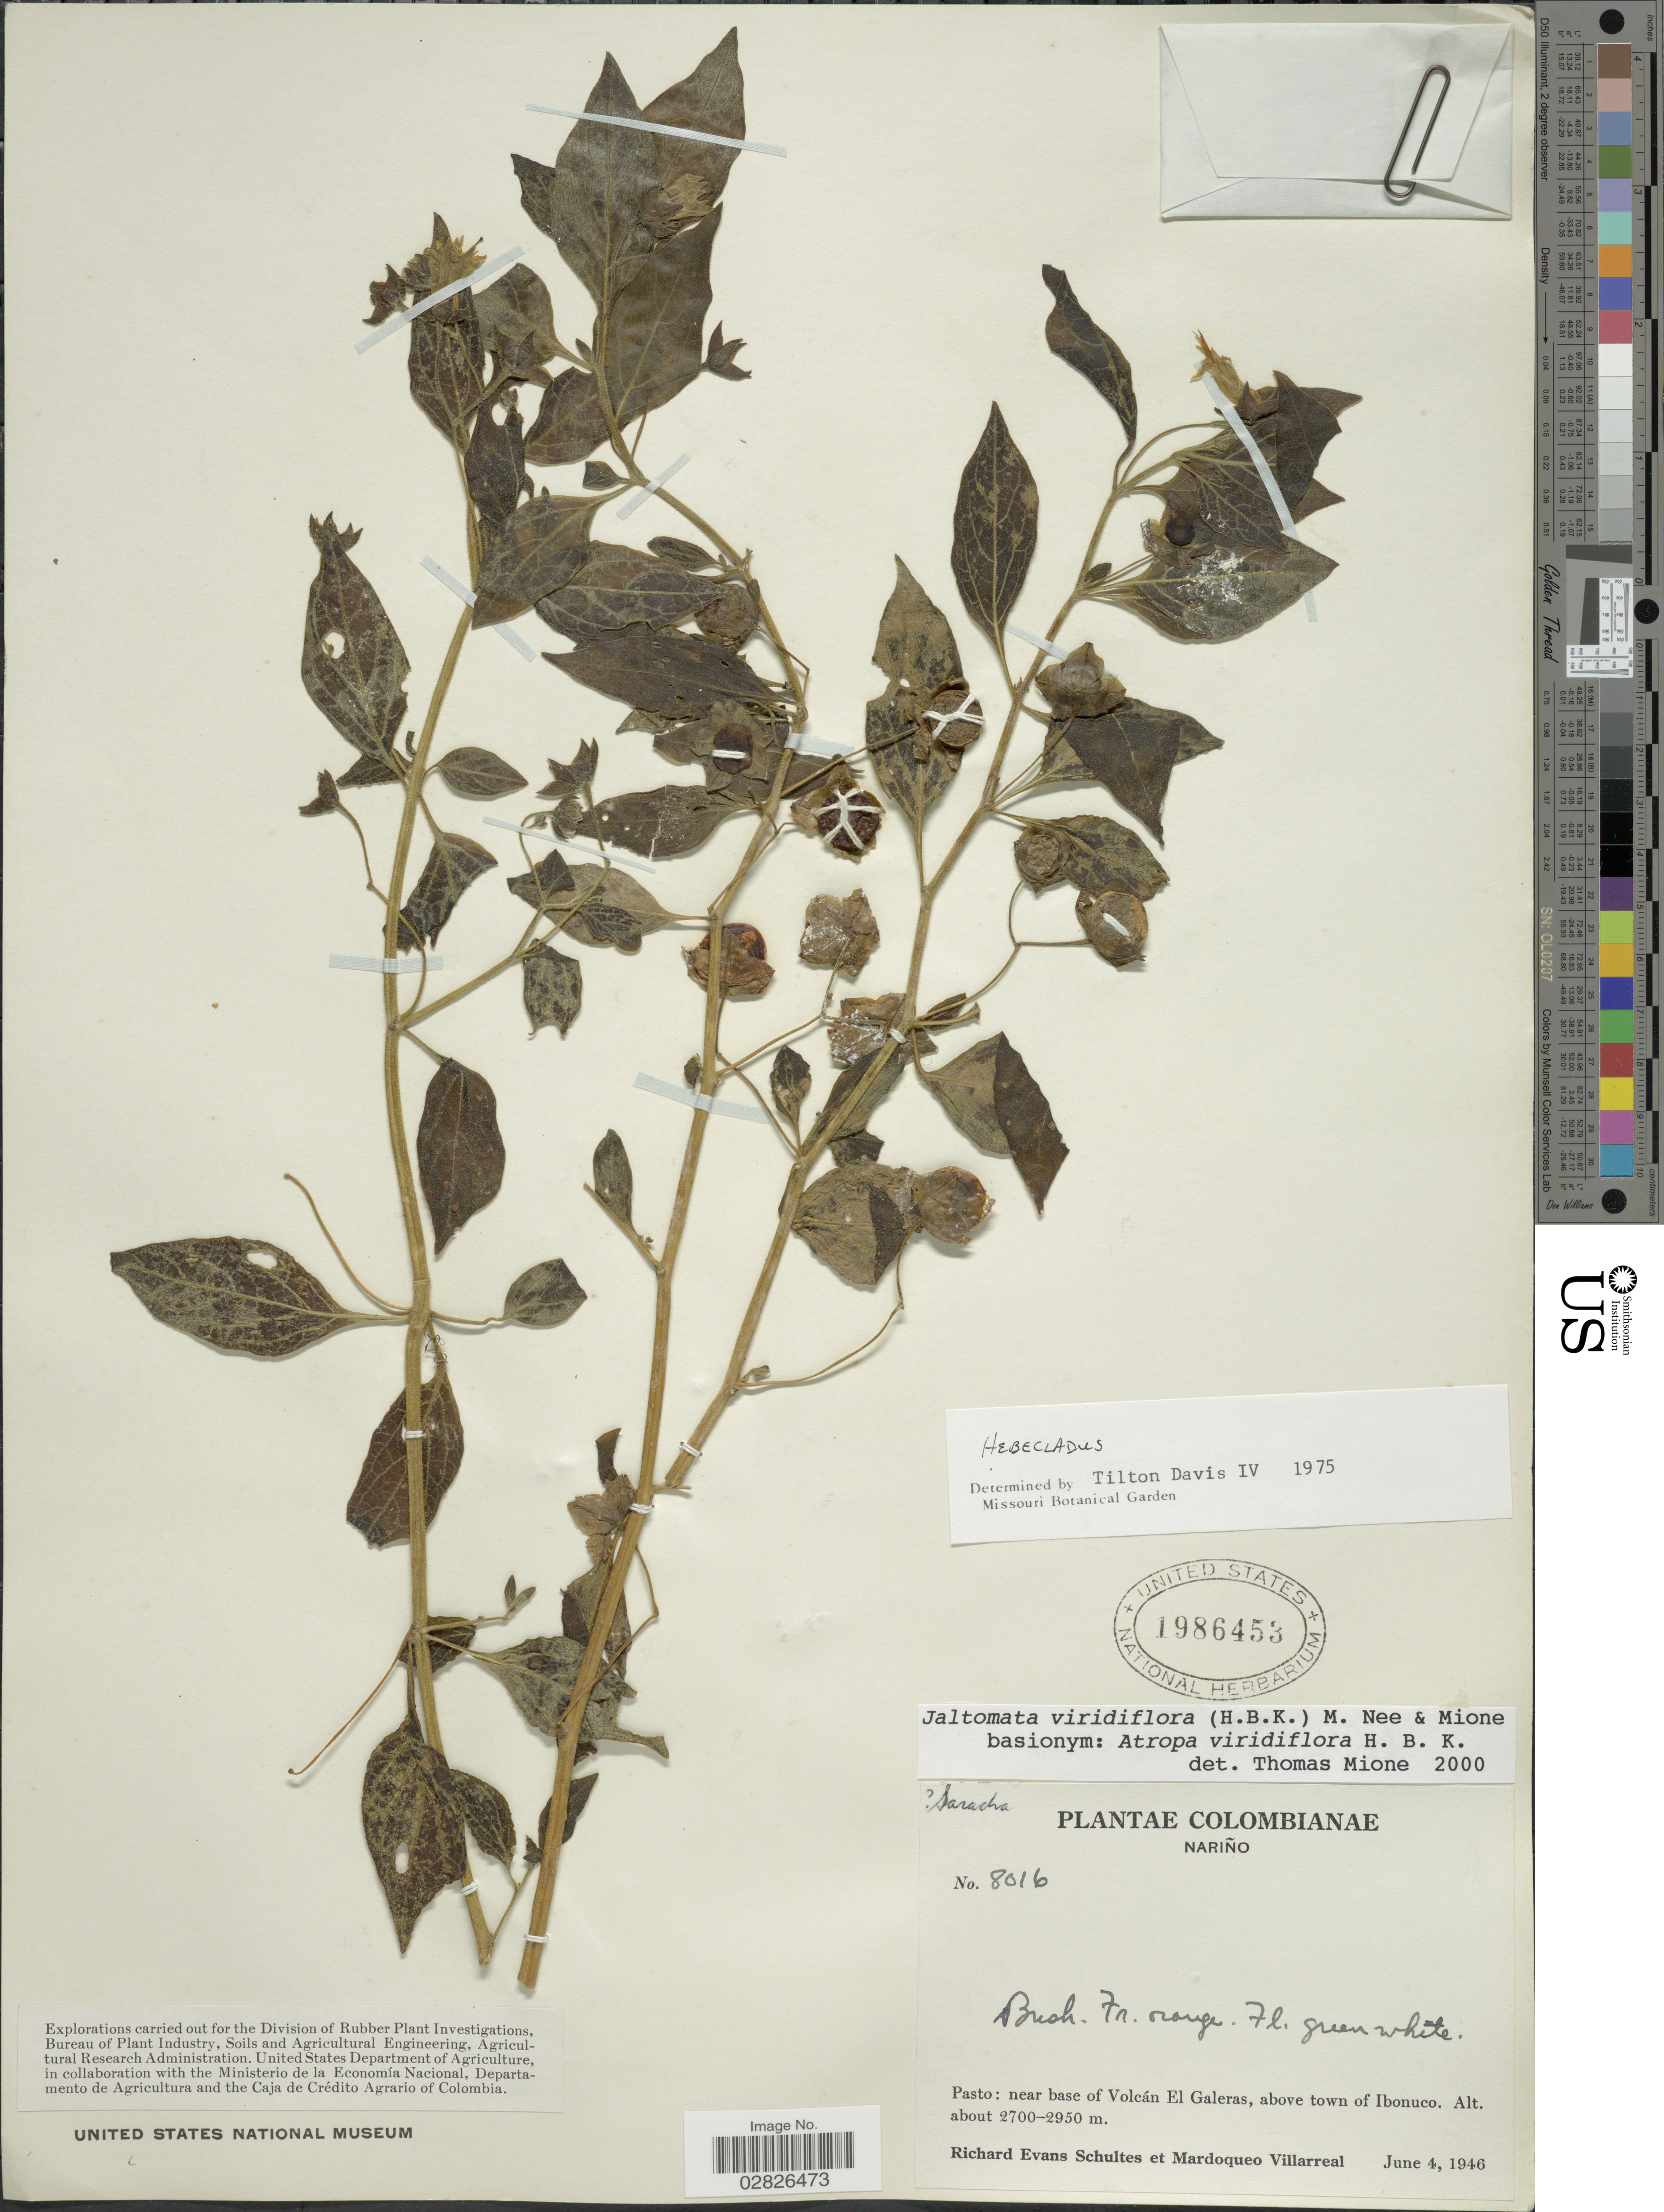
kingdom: Plantae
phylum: Tracheophyta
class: Magnoliopsida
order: Solanales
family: Solanaceae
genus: Jaltomata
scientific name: Jaltomata virdiflora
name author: (Kunth) M. Nee & Mione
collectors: R. E. Schultes & M. Villarreal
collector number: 8016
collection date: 1946-06-04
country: Colombia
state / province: Nariño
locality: Pasto, near base of Volcán El Galeras, above town of Ibonuco.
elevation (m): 2700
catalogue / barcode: US 1986453